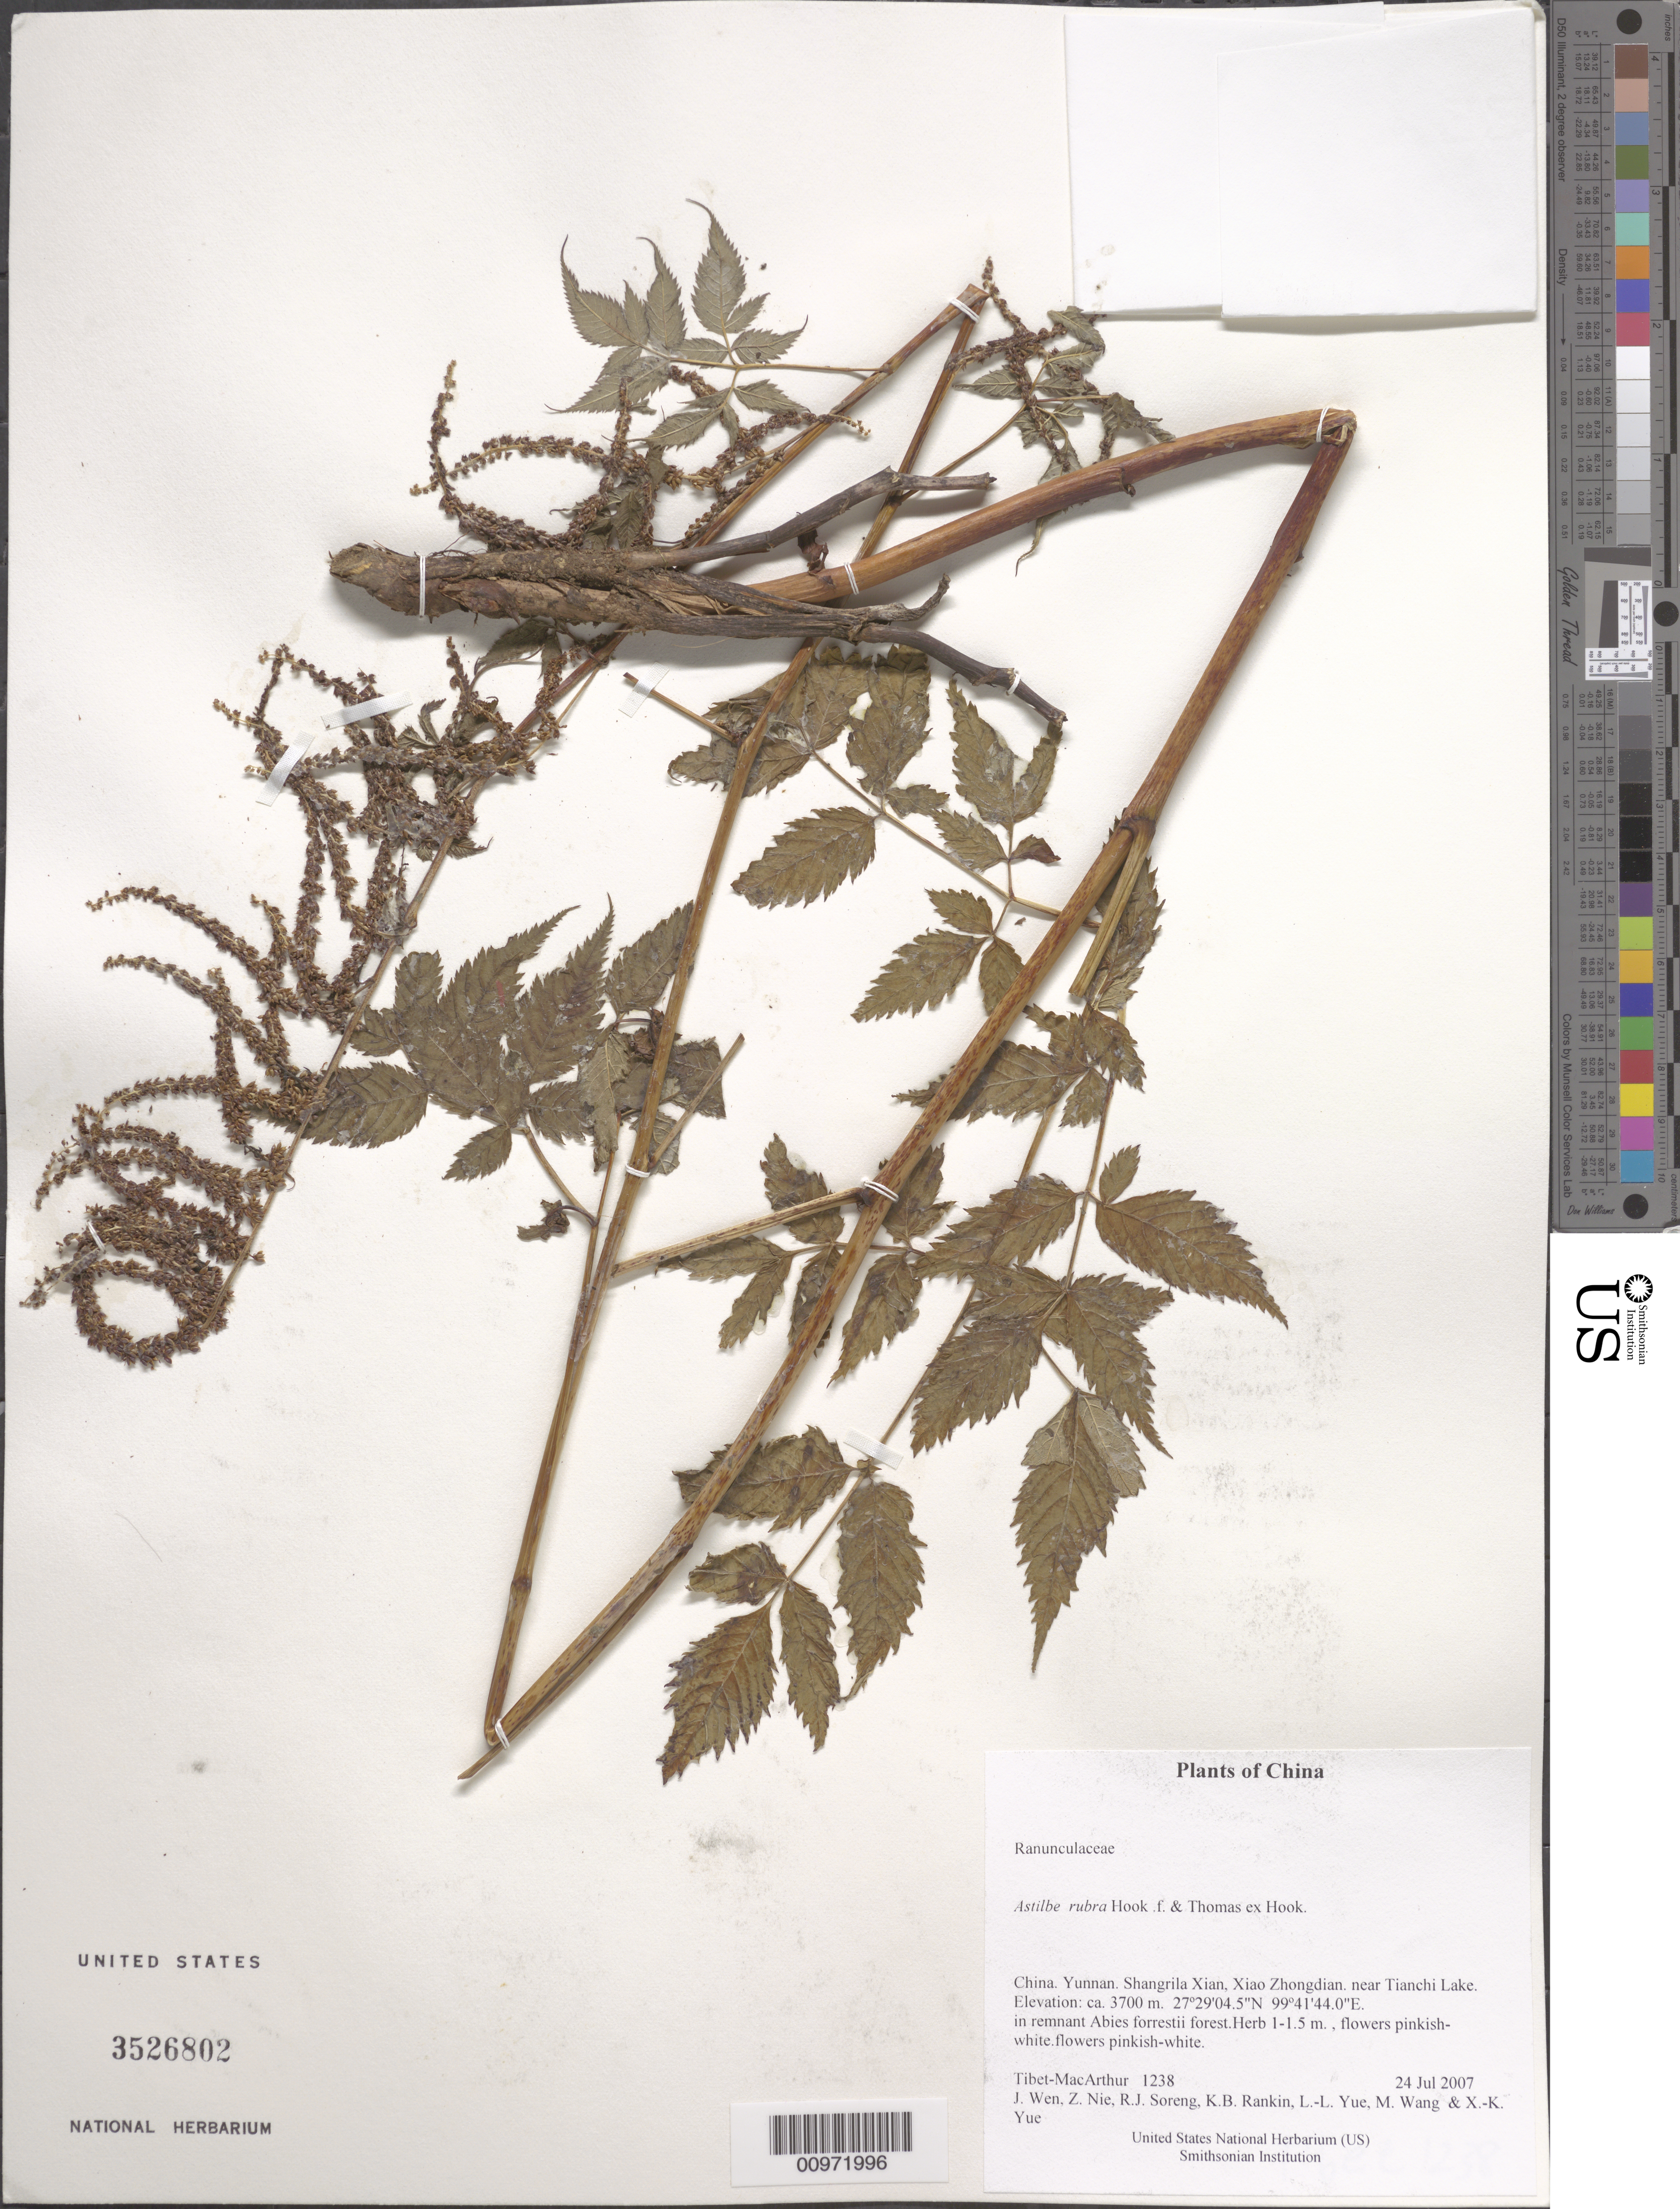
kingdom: Plantae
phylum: Tracheophyta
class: Magnoliopsida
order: Saxifragales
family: Saxifragaceae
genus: Astilbe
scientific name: Astilbe rubra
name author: Hook. f. & ex Hook.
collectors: Tibet-MacArthur, J. Wen, Z. Nie, R. J. Soreng, K. Rankin, L. Yue, M. Wang & X. Yue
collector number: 1238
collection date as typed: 24 Jul 2007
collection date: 2007-07-24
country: China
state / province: Yunnan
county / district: Shangrila Xian, Xiao Zhongdian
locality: near Tianchi Lake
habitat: In remnant Abies forrestii forest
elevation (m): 3700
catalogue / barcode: US 3526802